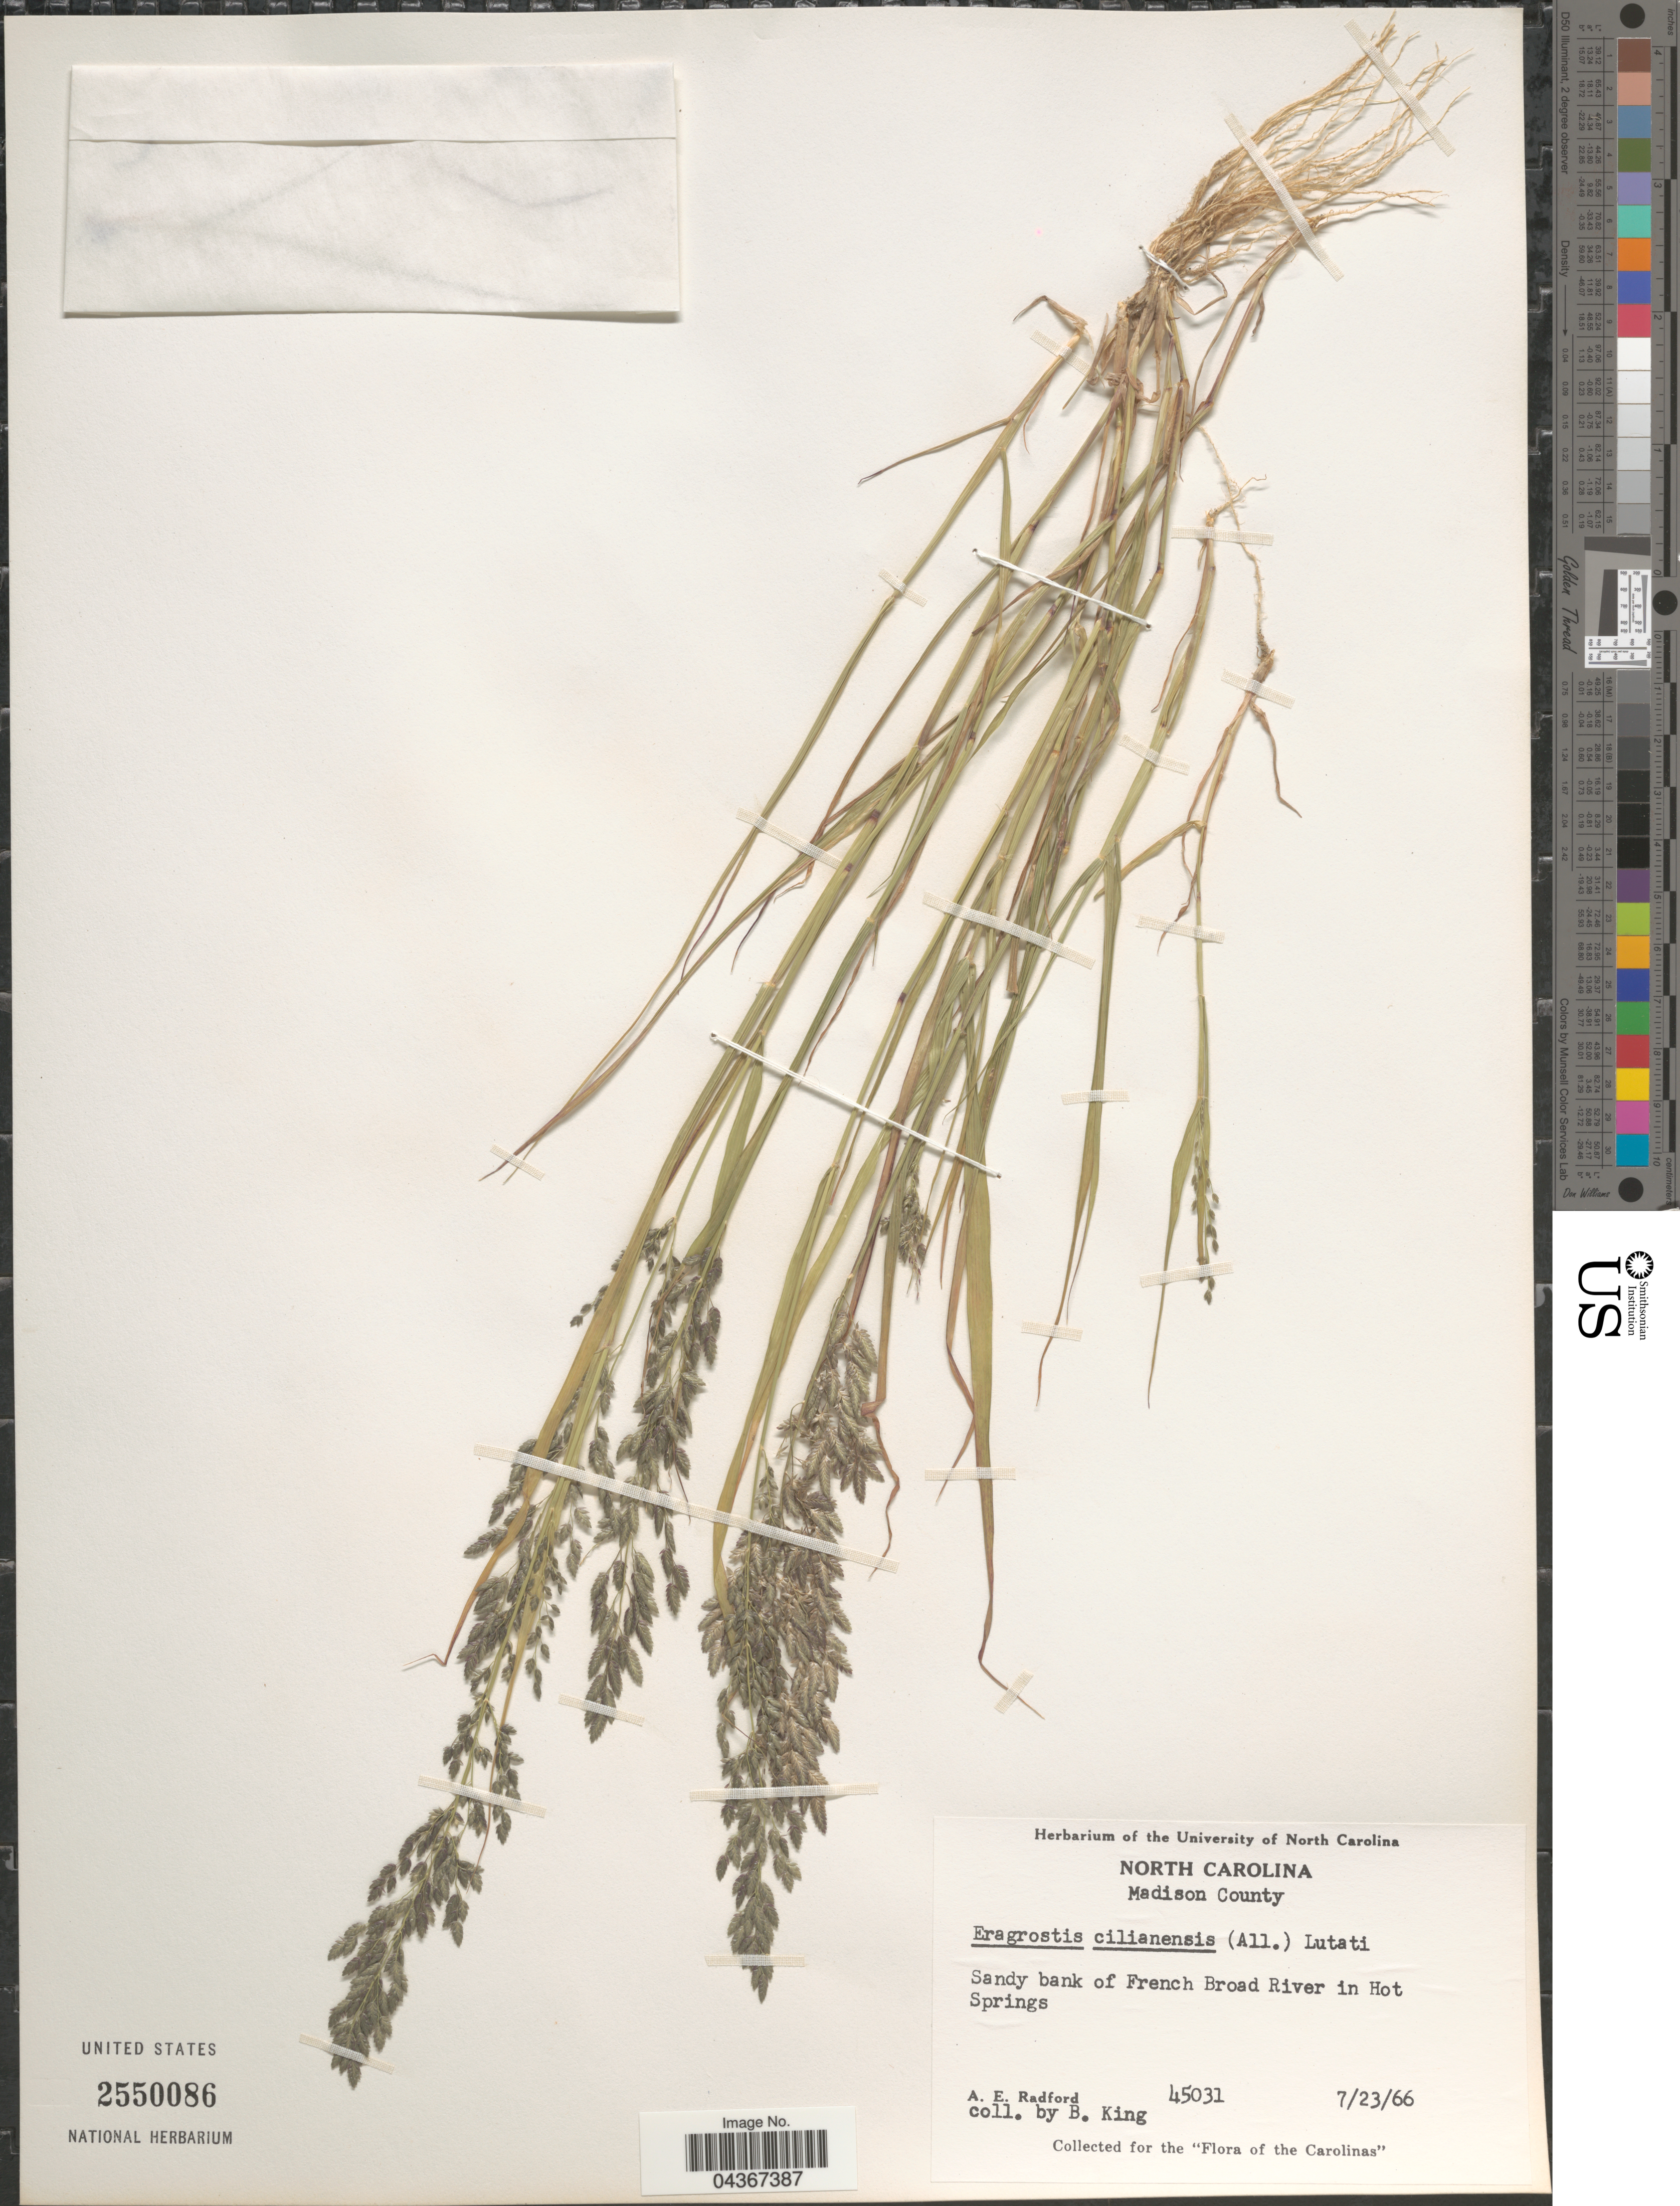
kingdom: Plantae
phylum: Tracheophyta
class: Liliopsida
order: Poales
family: Poaceae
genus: Eragrostis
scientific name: Eragrostis cilianensis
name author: (Bellardi) Vignolo ex Janch.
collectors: A. E. Radford & B. King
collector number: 45031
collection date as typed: Transcribed d/m/y: 23/7/66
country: United States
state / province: North Carolina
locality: Madison County. Sandy bank of French Broad River in Hot Springs. Carolinas.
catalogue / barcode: US 2550086